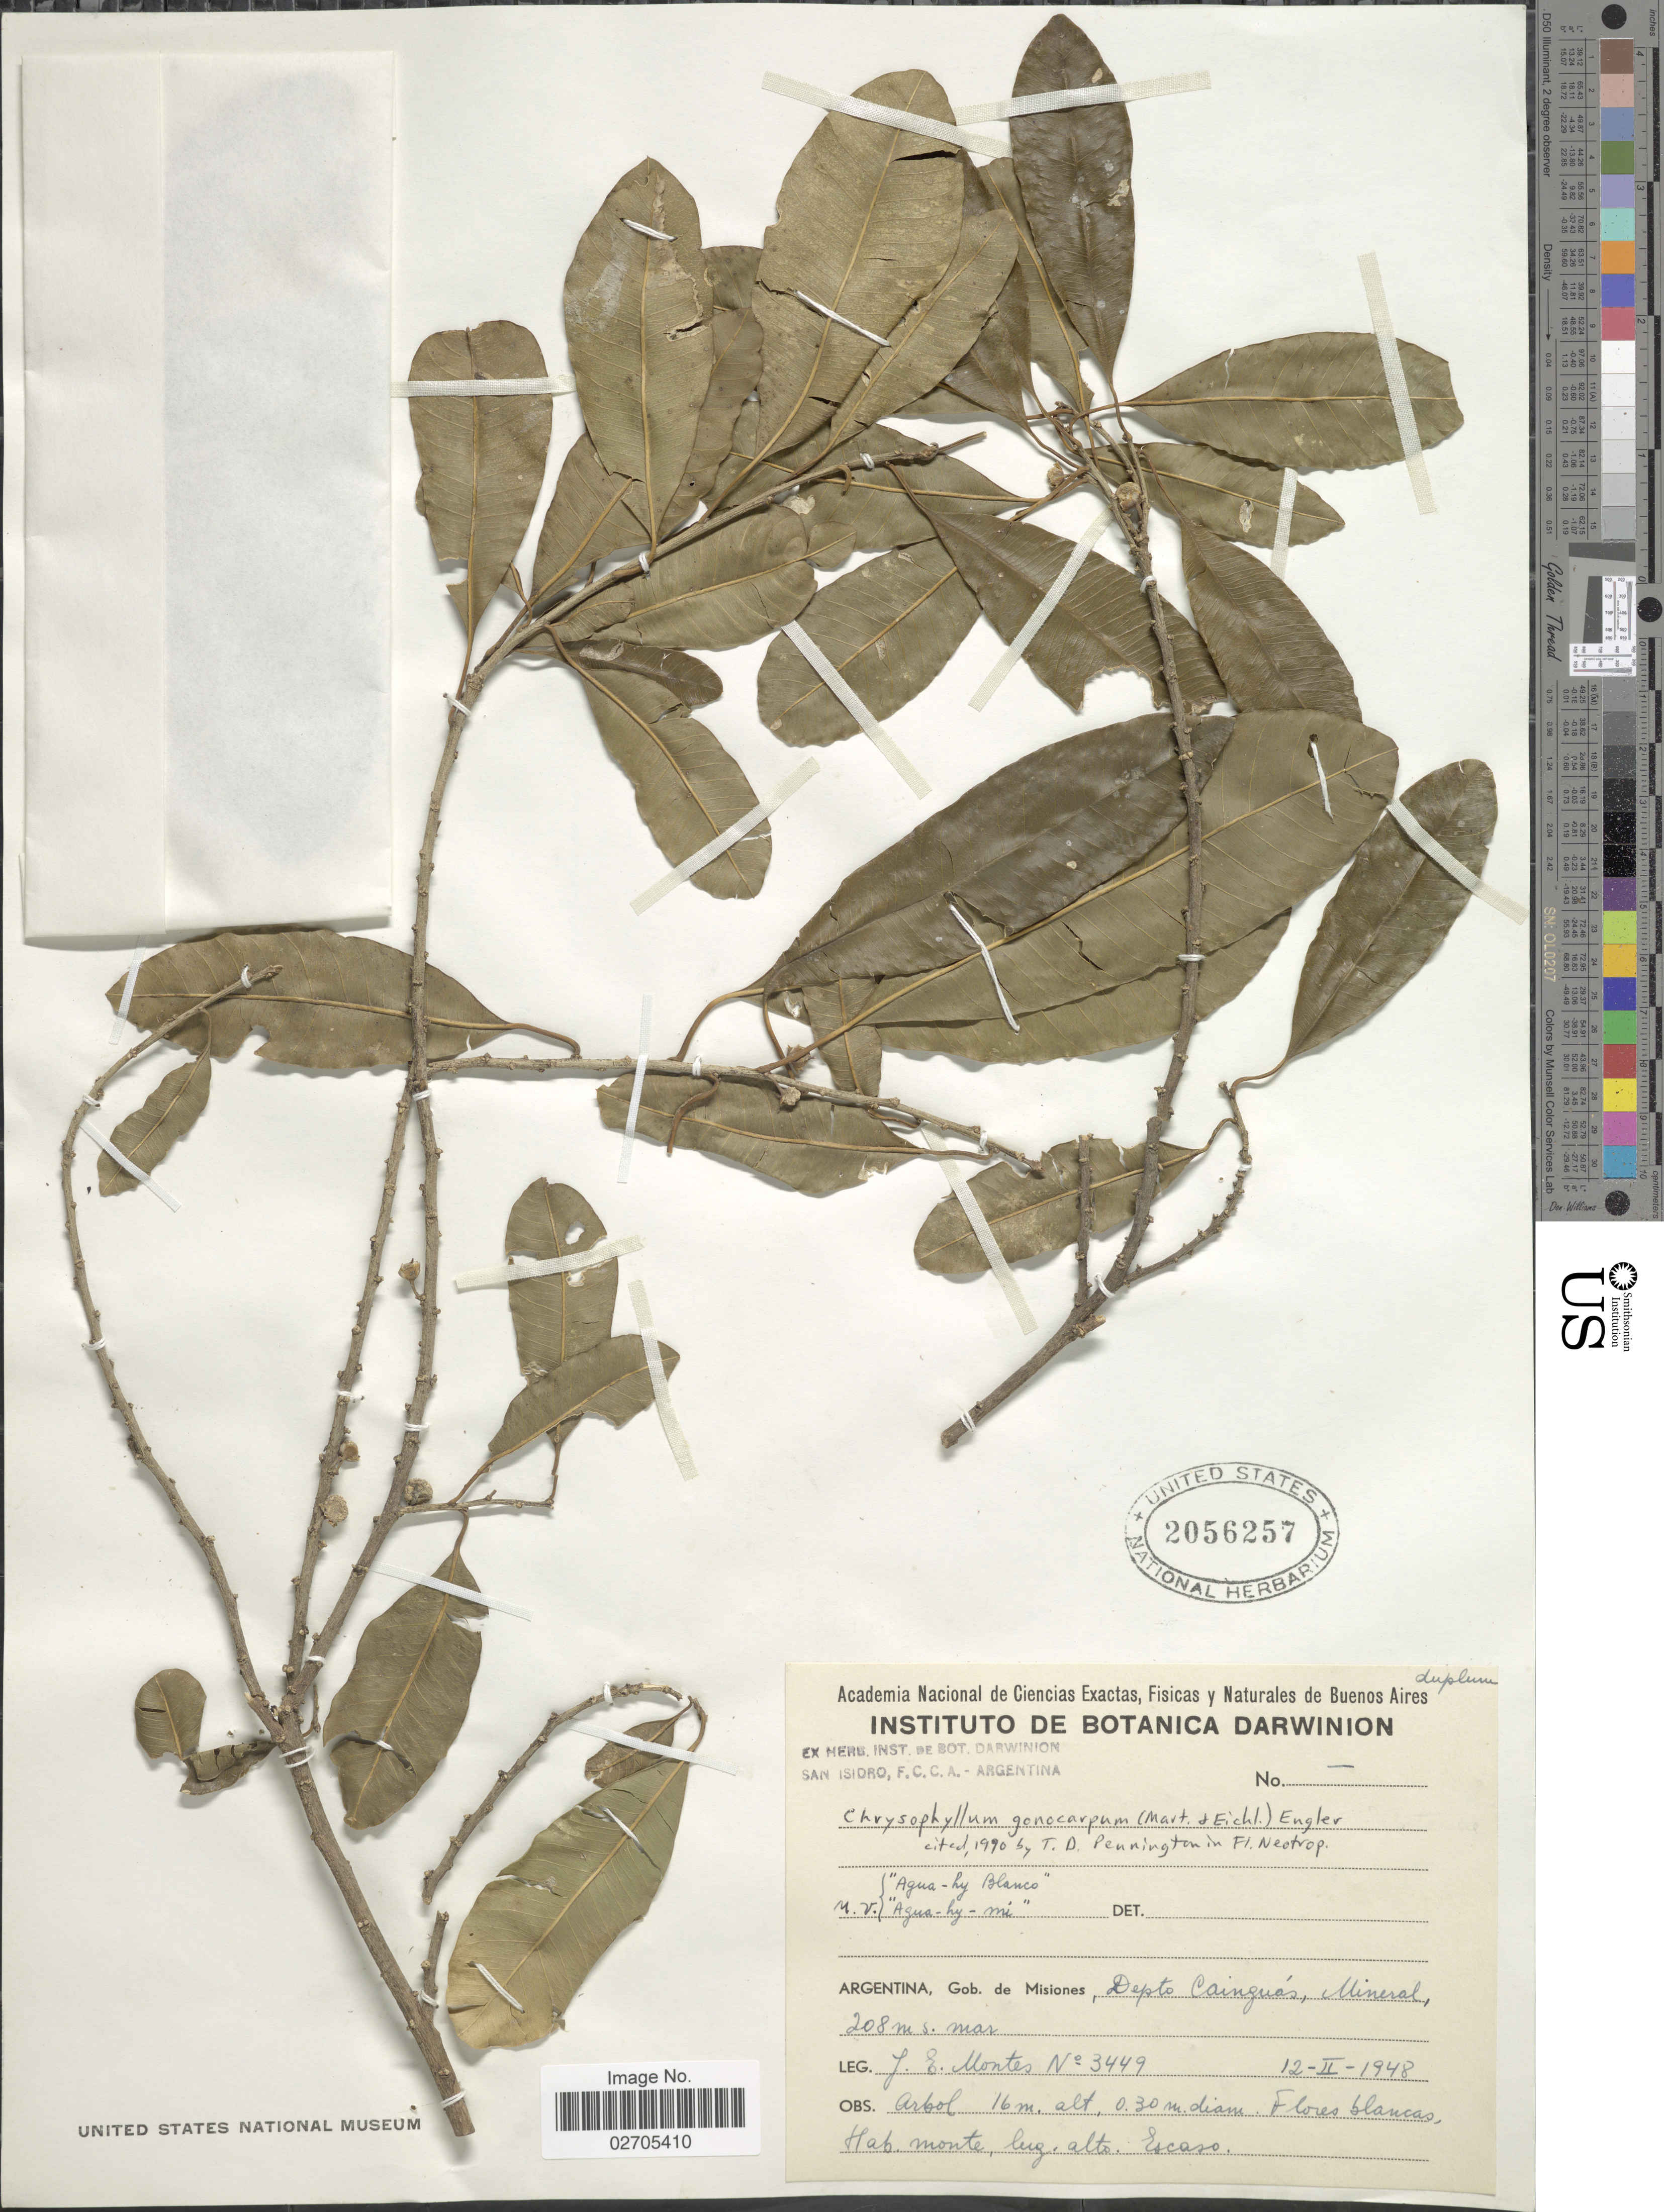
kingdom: Plantae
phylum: Tracheophyta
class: Magnoliopsida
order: Ericales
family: Sapotaceae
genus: Chrysophyllum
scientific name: Chrysophyllum gonocarpum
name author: (Mart. & Eichler ex Miq.) Engl.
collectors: J. E. Montes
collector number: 3449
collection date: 1948-02-12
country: Argentina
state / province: Misiones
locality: Gob. Misiones, Depto Cainguás, Mineral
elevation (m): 208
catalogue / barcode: US 2056257